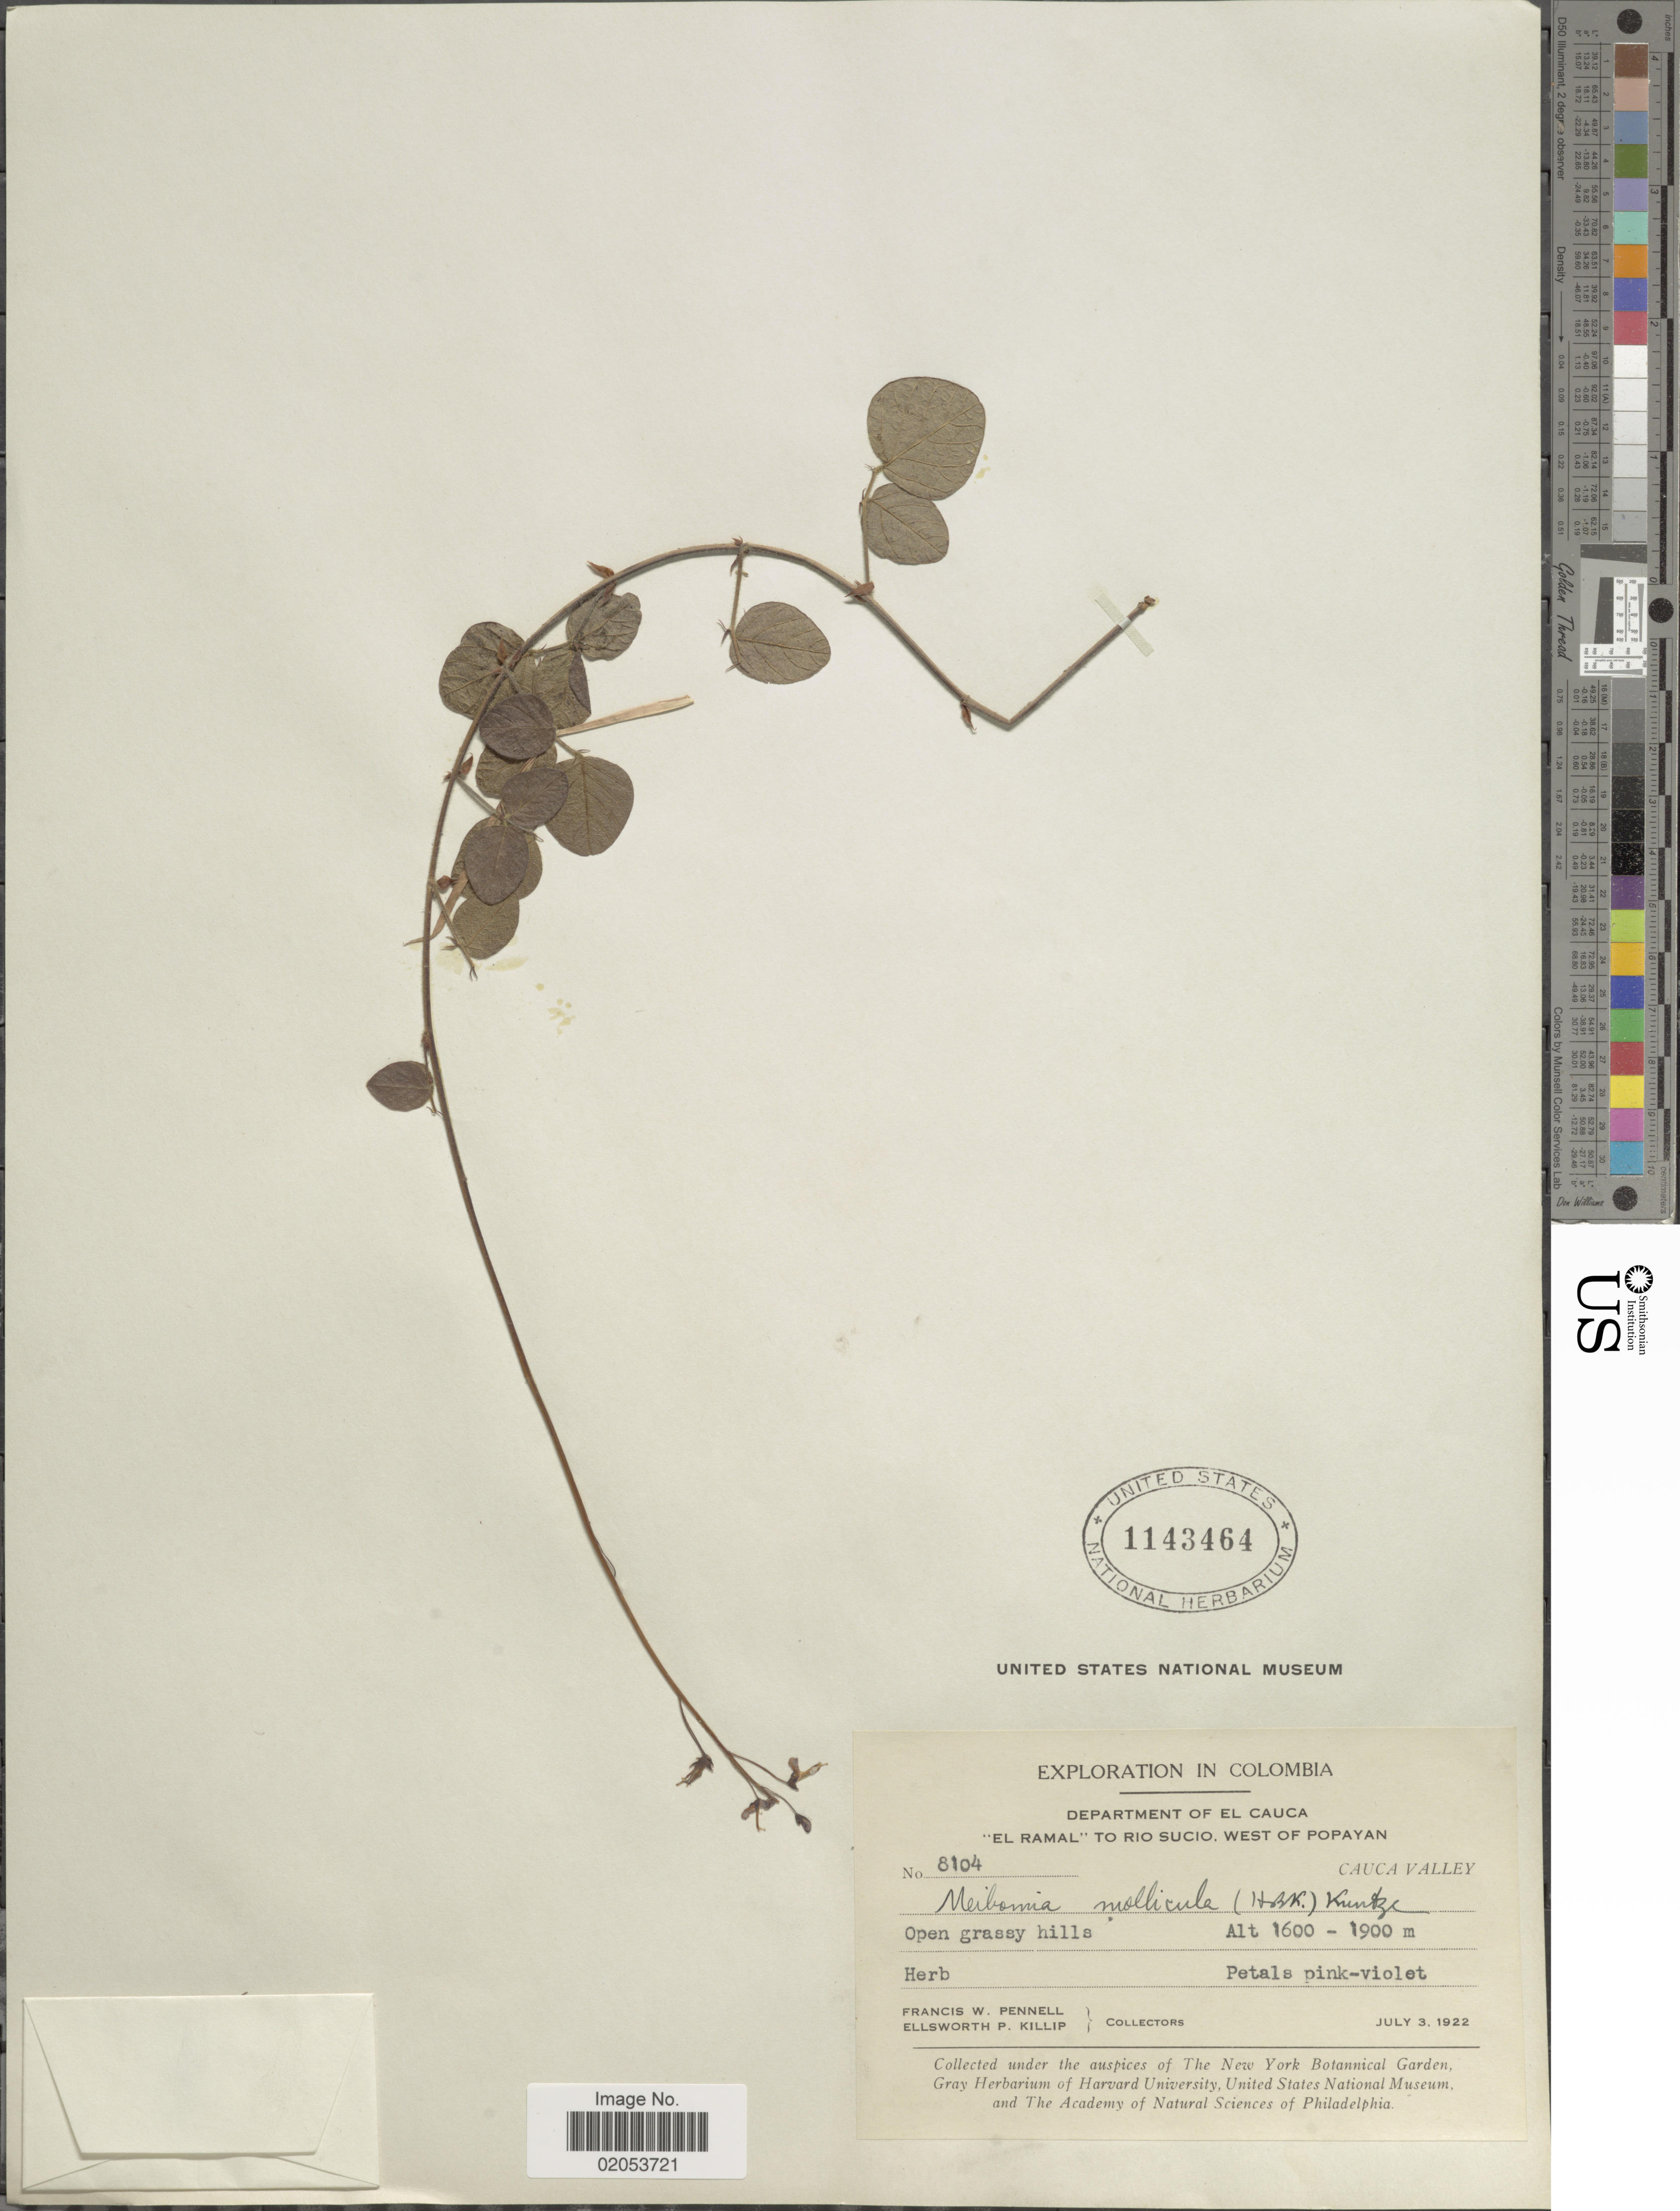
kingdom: Plantae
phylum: Tracheophyta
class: Magnoliopsida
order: Fabales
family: Fabaceae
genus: Desmodium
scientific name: Desmodium molliculum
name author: (Kunth) DC.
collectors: F. W. Pennell & E. P. Killip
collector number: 8104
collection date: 1922-07-03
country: Colombia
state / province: Cauca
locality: El Ramal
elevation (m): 1600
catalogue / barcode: US 1143464